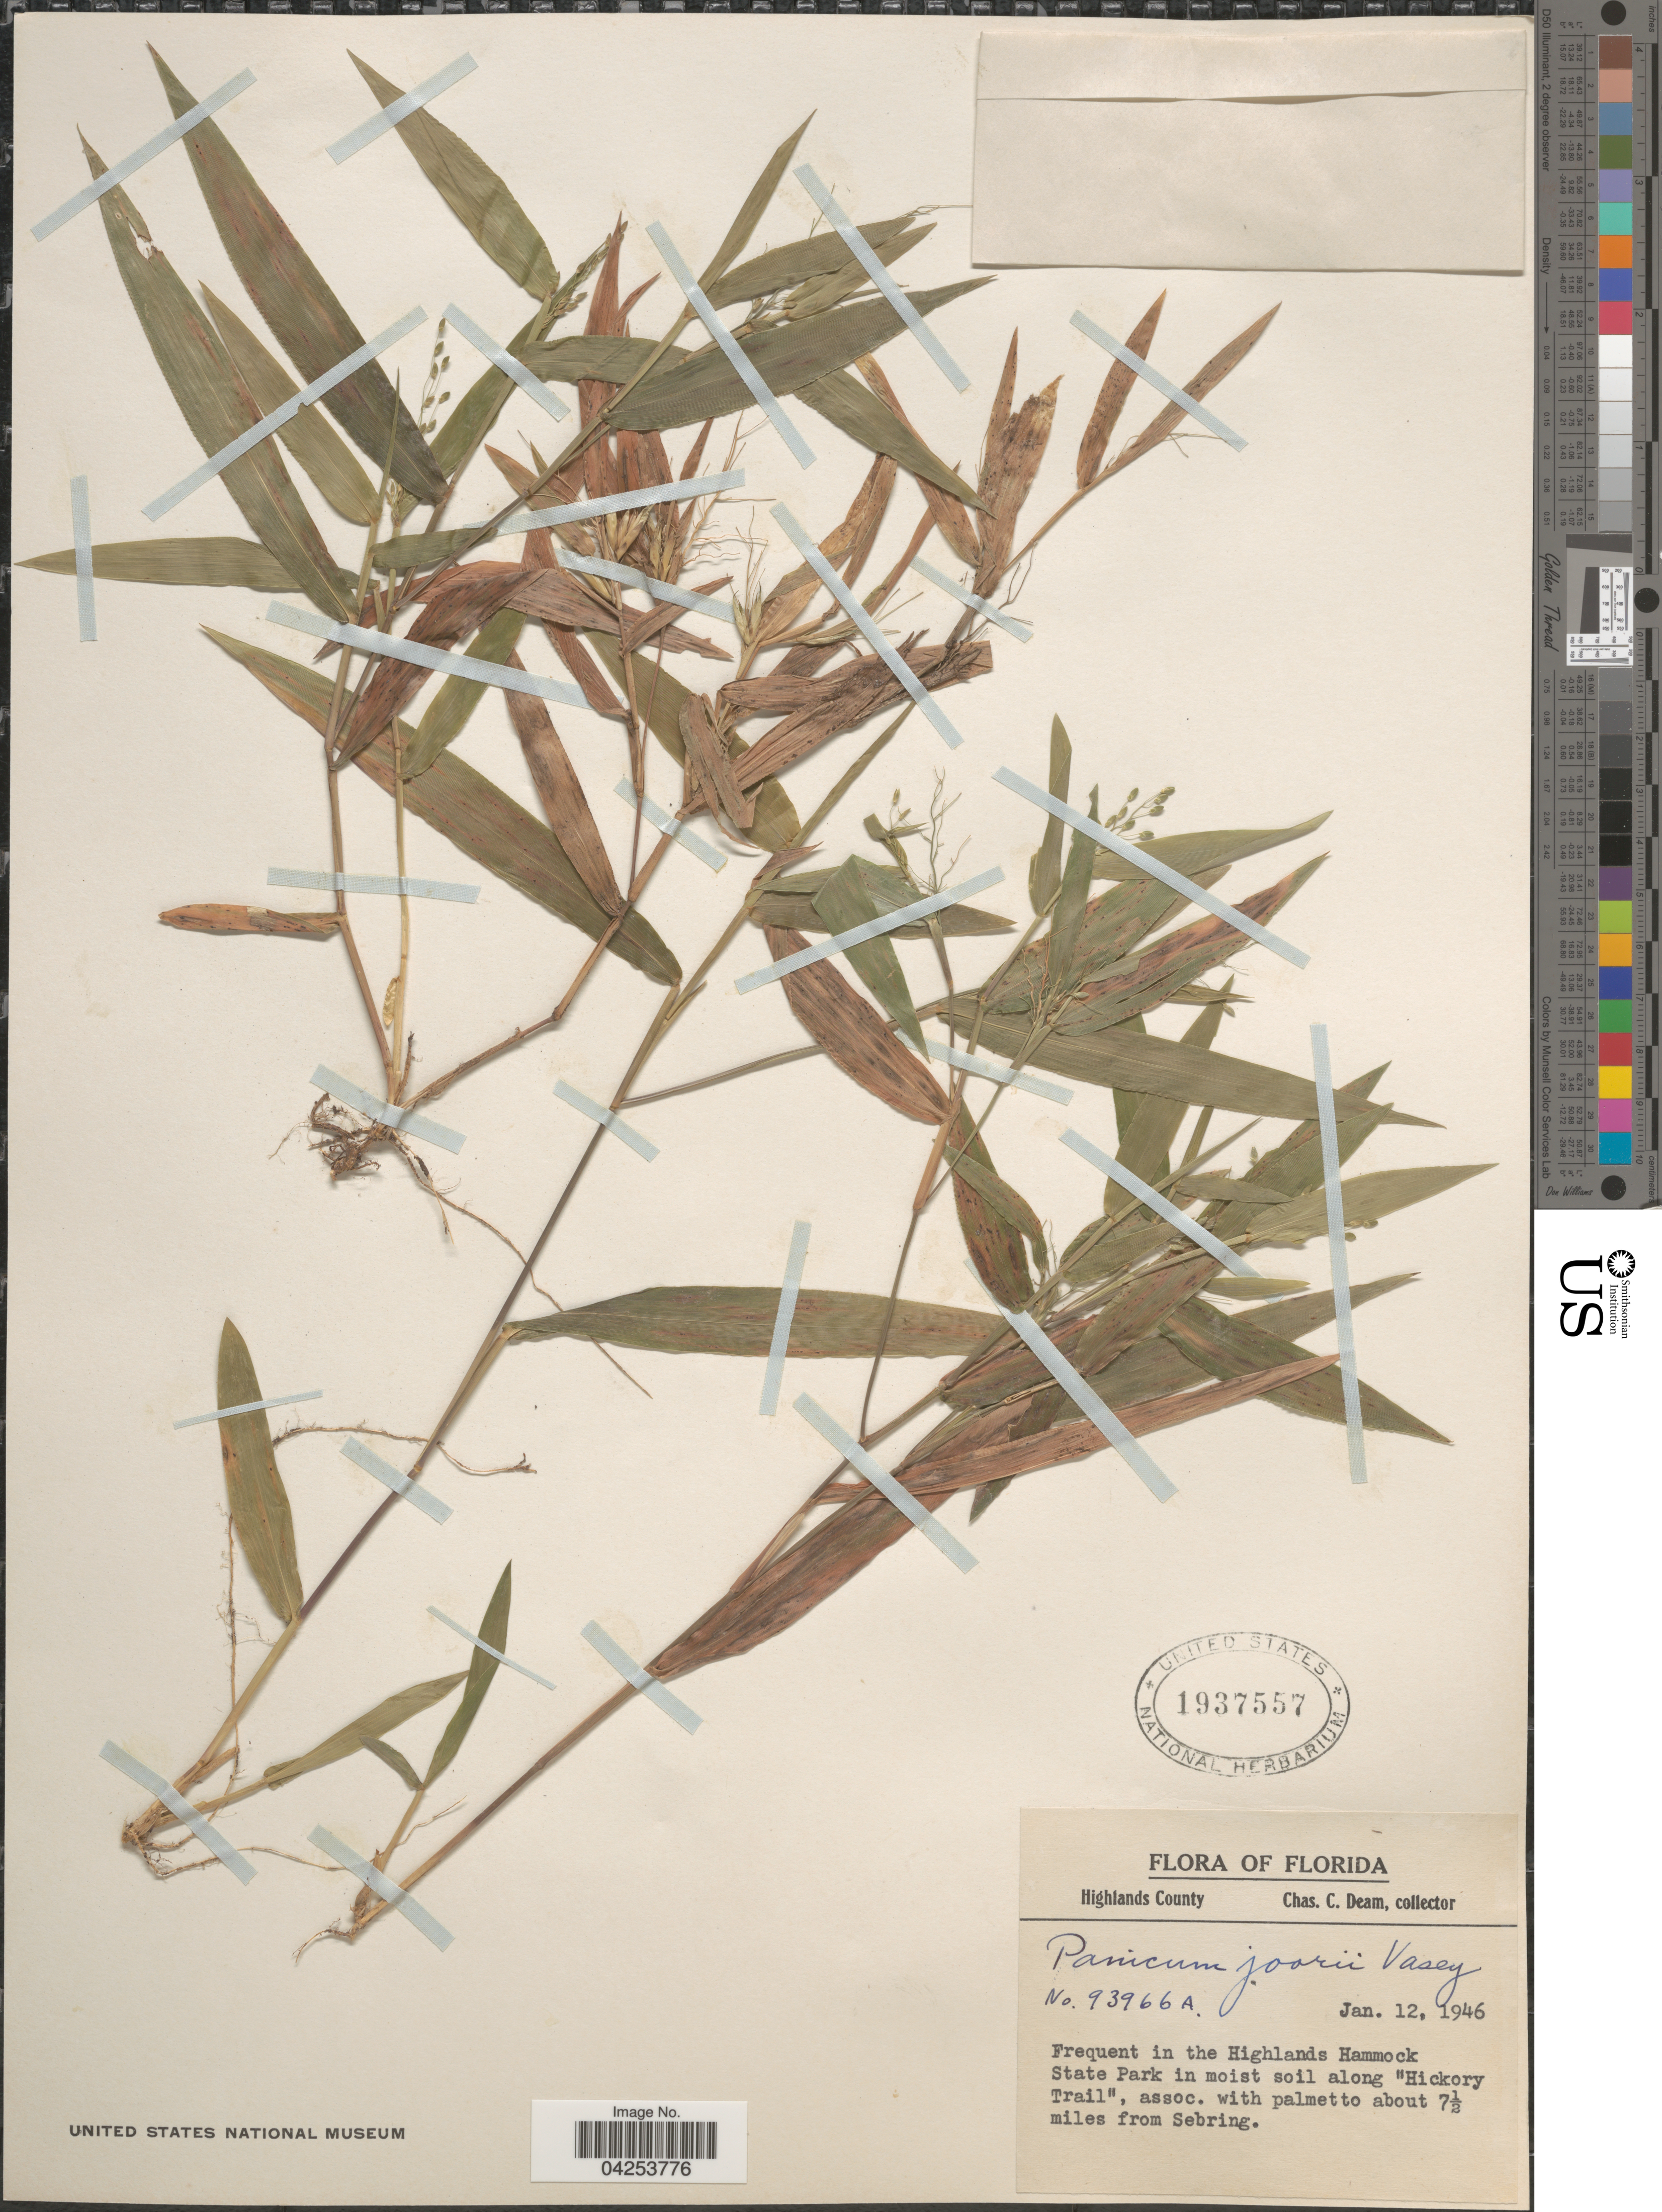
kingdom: Plantae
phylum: Tracheophyta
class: Liliopsida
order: Poales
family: Poaceae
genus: Dichanthelium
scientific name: Dichanthelium commutatum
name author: (Schult.) Gould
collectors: C. C. Deam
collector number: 93966A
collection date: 1946-01-12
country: United States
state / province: Florida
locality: Highlands County. Frequent in the Highlands Hammock State Park in moist soil along "Hickory Trail", assoc. with palmetto about 7½ miles from Sebring.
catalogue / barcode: US 1937557